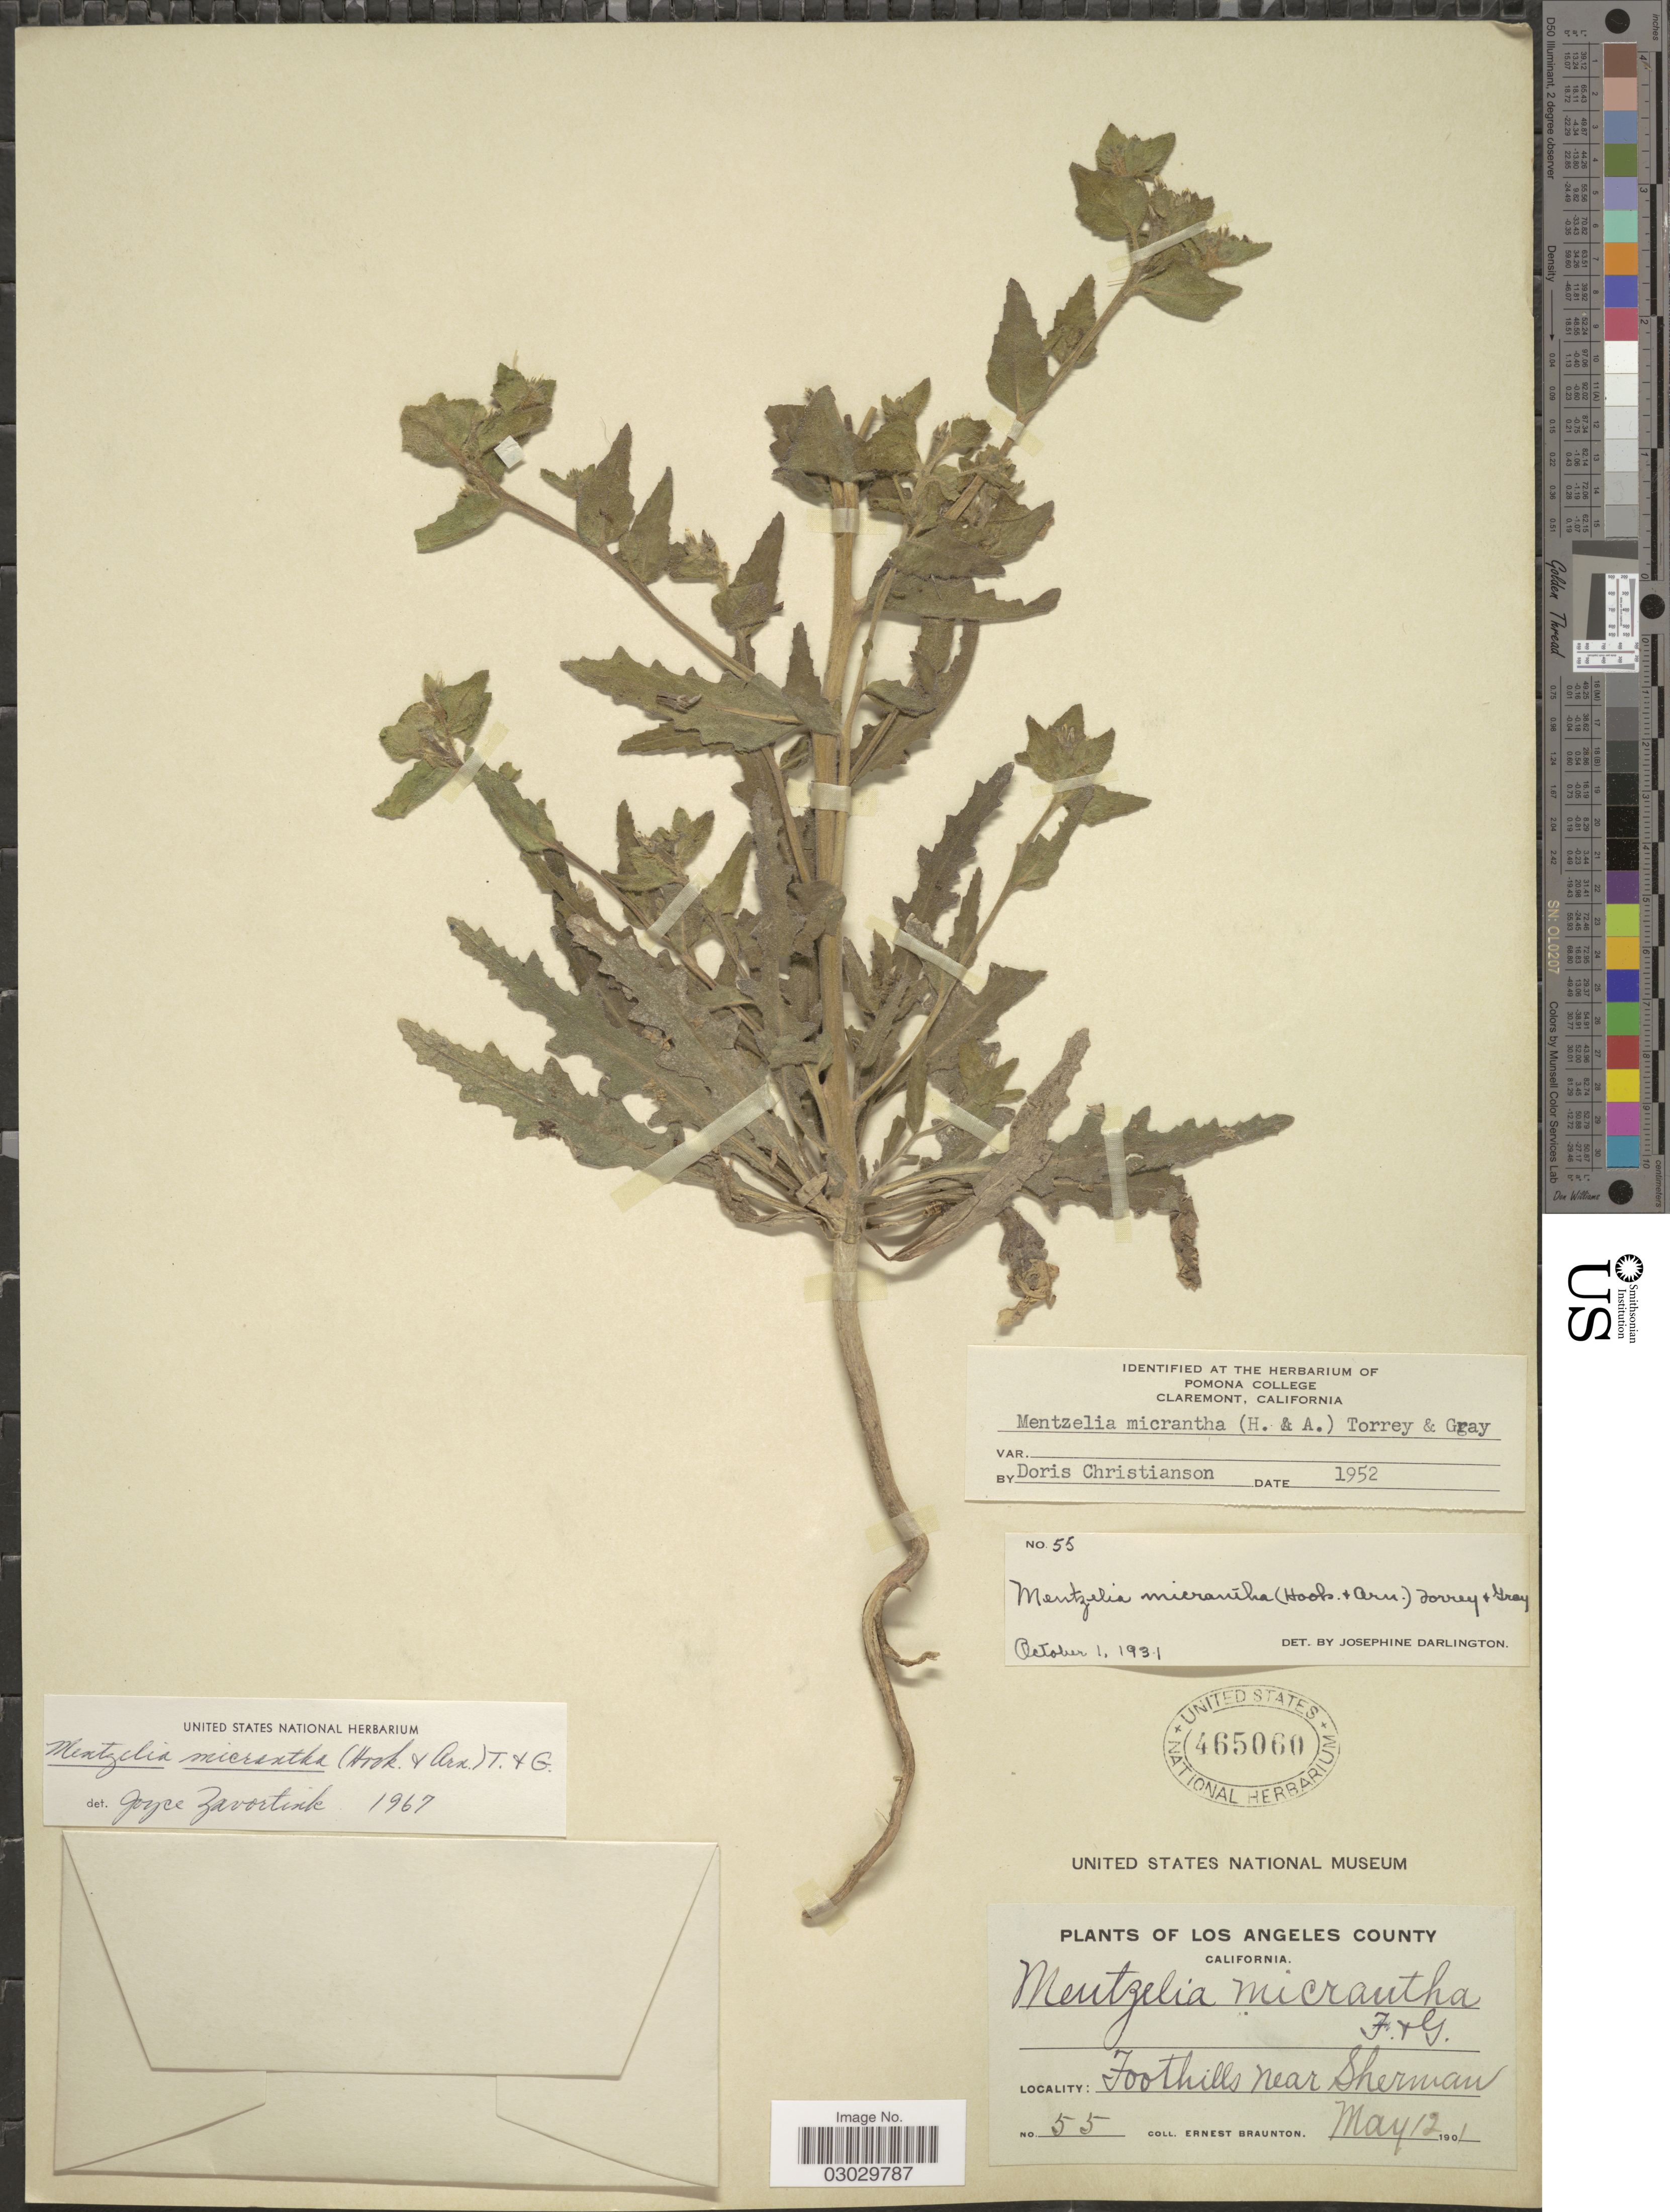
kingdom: Plantae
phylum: Tracheophyta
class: Magnoliopsida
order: Cornales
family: Loasaceae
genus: Mentzelia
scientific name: Mentzelia micrantha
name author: (Hook.) Torr. & A. Gray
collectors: E. Braunton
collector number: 55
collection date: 1901-05-12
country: United States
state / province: California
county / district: Los Angeles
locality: Los Angeles County. Foothills near Sherman.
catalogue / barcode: US 465060